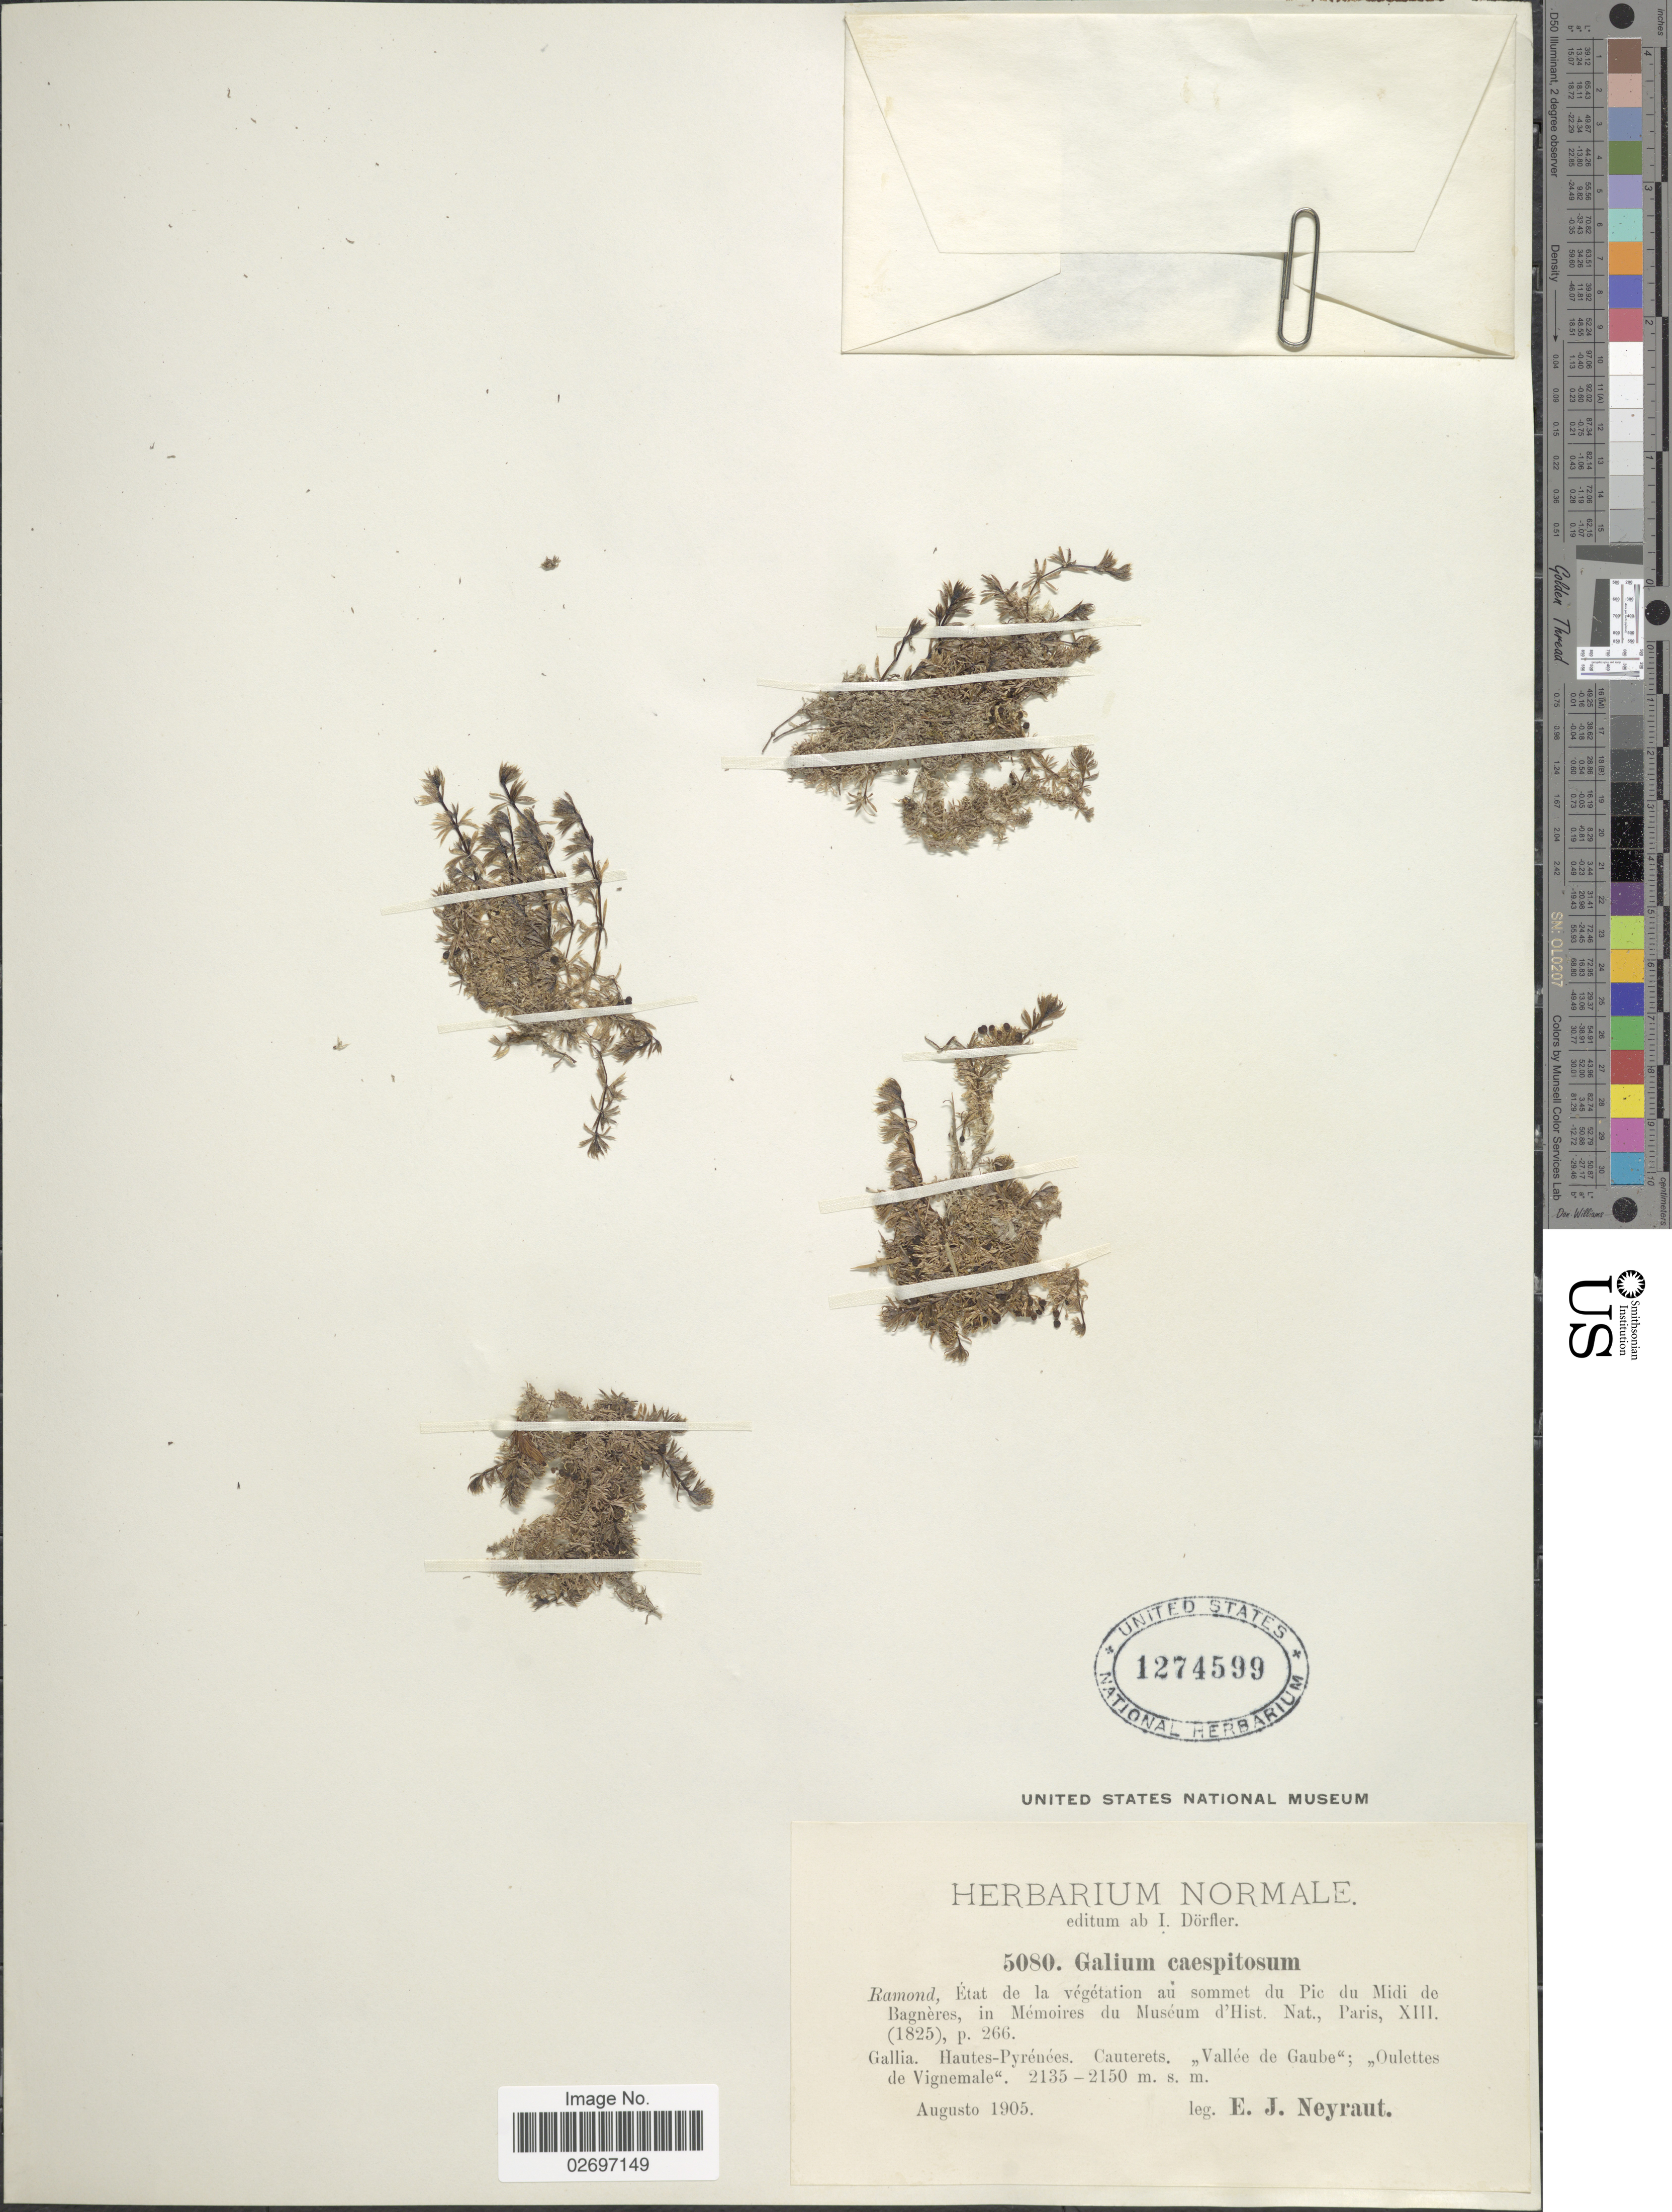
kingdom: Plantae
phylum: Tracheophyta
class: Magnoliopsida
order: Gentianales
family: Rubiaceae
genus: Galium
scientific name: Galium caespitosum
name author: Ramond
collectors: E. Neyraut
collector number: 5080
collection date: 1905-08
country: France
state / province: Occitanie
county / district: Hautes-Pyrénées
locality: Gallia, Hautes-Pyrenees, Cauterets, "Vallee de Gaube"; Outlettes de Vignemale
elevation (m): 2135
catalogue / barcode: US 1274599